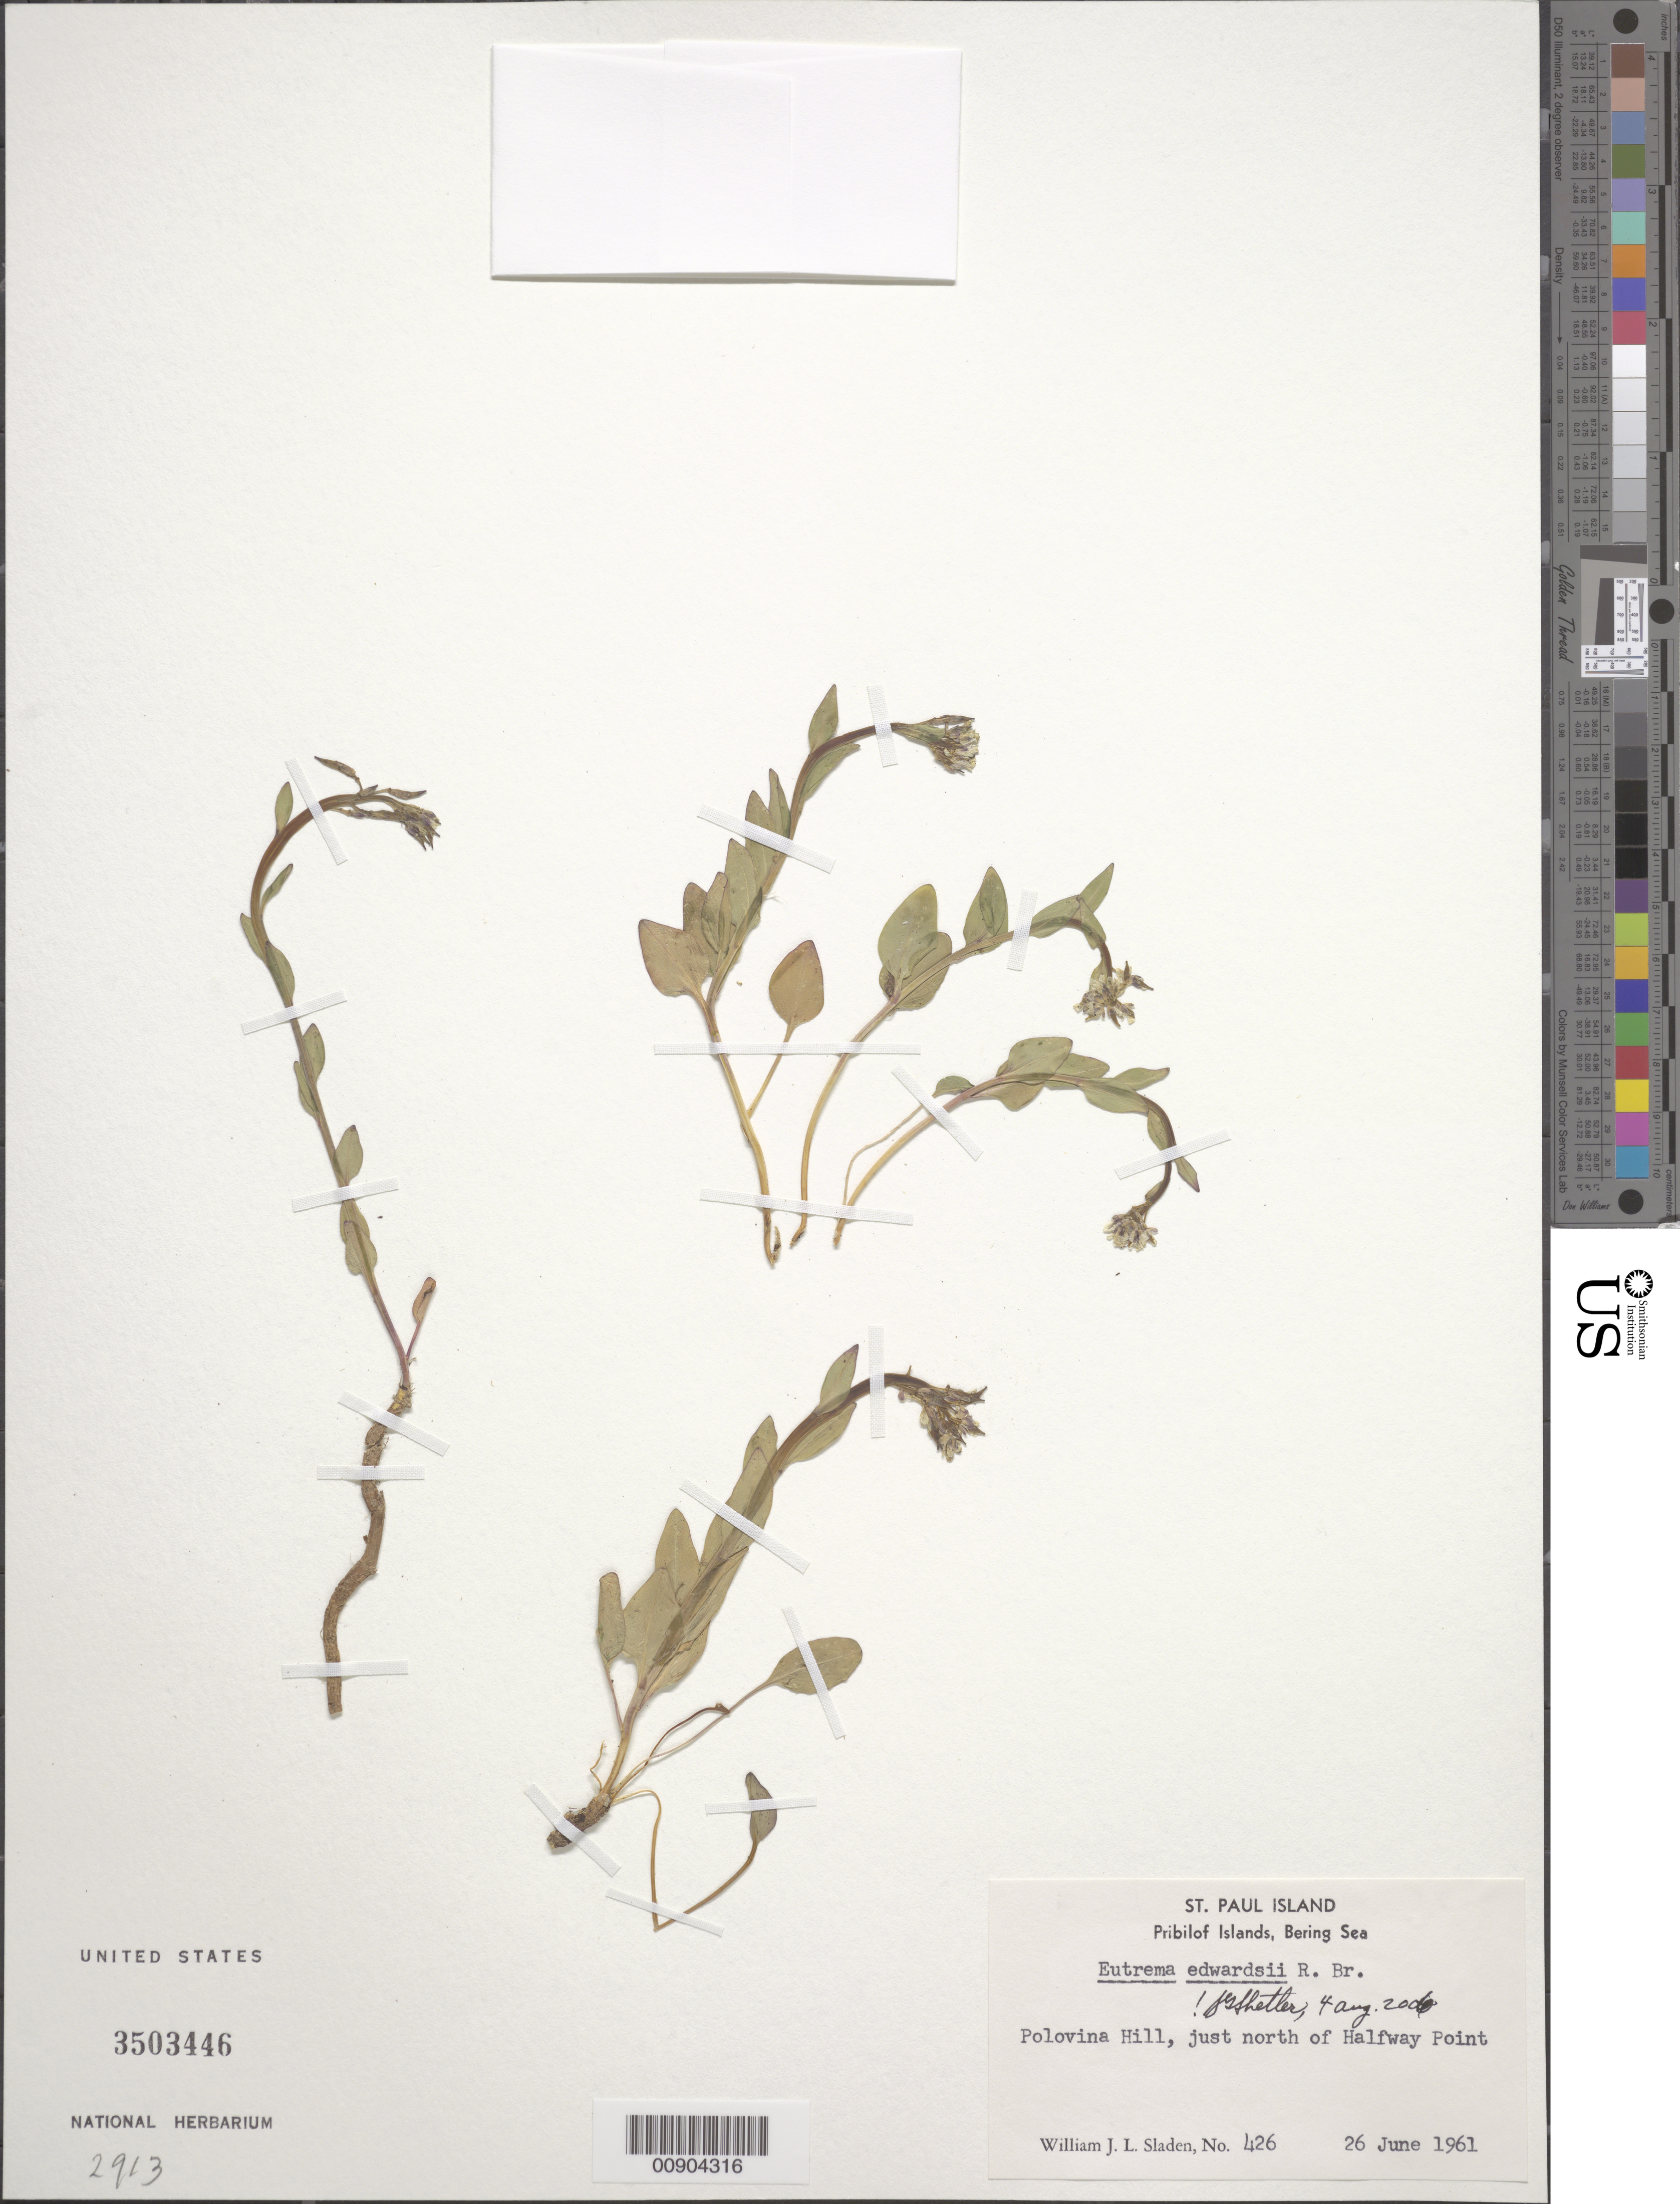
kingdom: Plantae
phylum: Tracheophyta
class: Magnoliopsida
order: Brassicales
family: Brassicaceae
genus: Eutrema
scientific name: Eutrema edwardsii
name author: R. Br.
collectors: W. Sladen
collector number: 426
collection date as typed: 26 Jun 1961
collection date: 1961-06-26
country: United States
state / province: Alaska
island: St. Paul Island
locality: Polovina Hill, just north of Halfway Point., Bering Sea, Pribilof Islands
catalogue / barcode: US 3503446